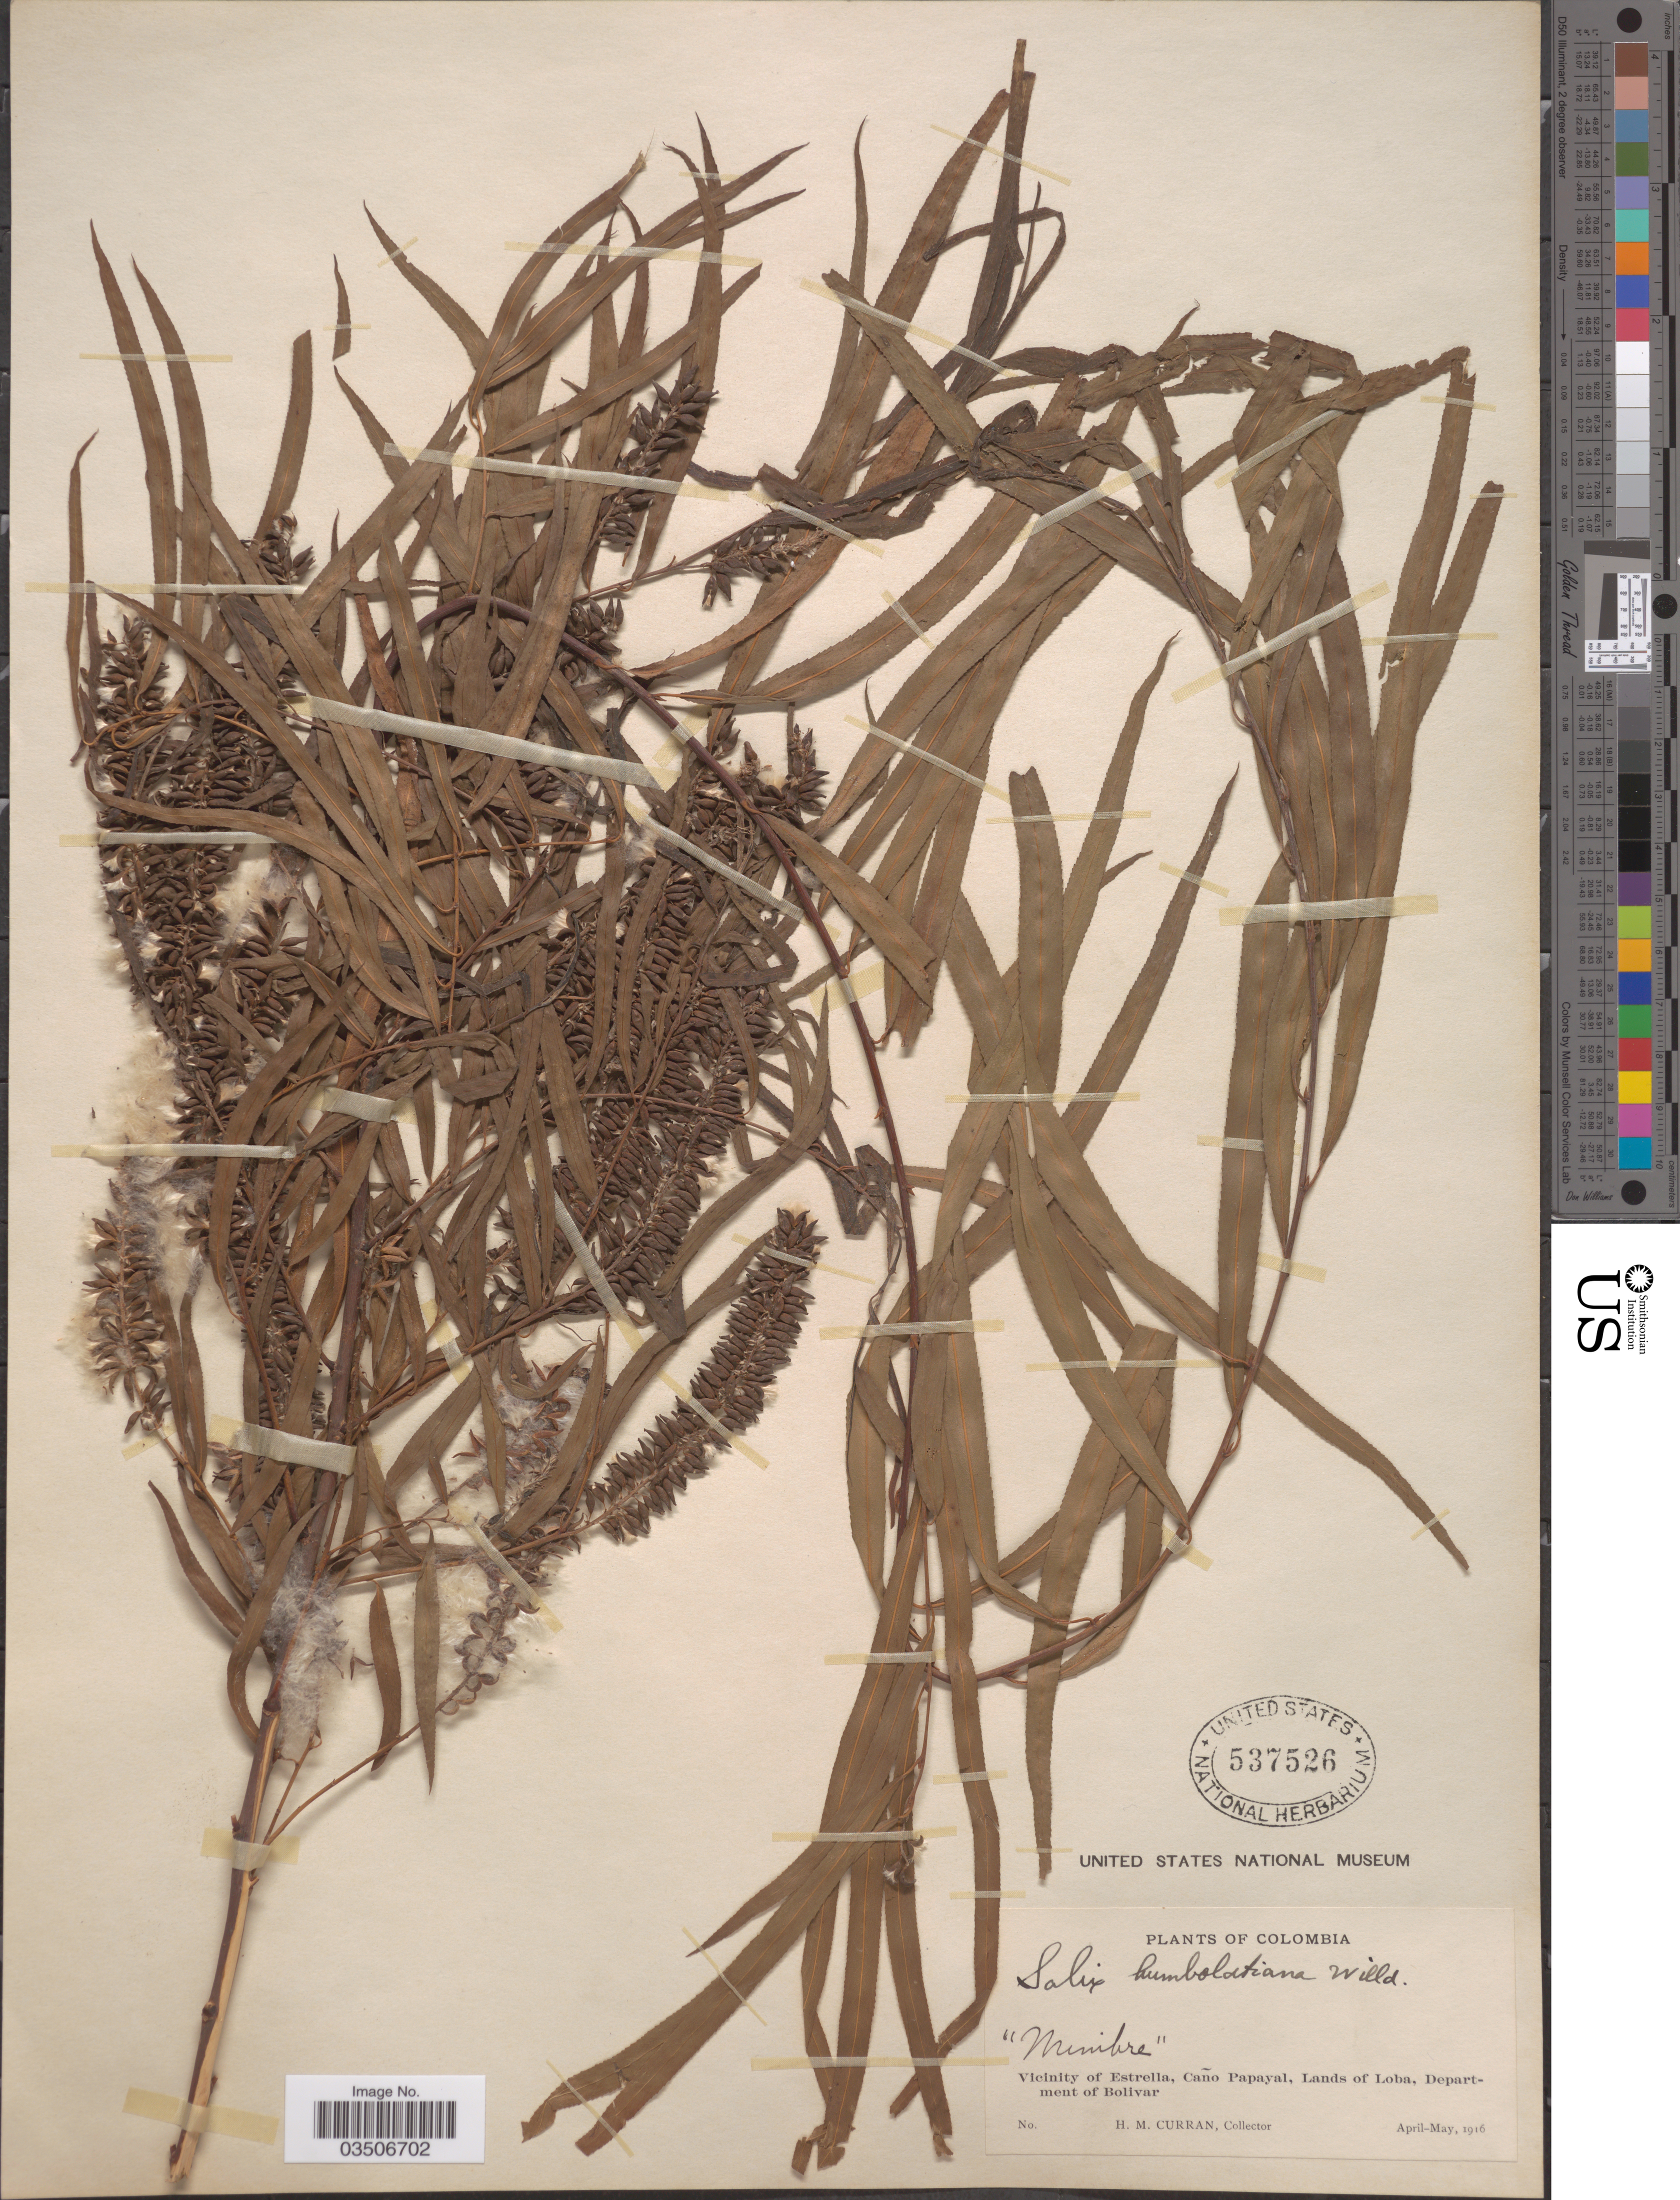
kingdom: Plantae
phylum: Tracheophyta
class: Magnoliopsida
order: Malpighiales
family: Salicaceae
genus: Salix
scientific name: Salix humboldtiana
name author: Willd.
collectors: H. M. Curran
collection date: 1916-04/1916-05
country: Colombia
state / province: Bolívar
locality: Vicinity of Estrella, Caño Papayal, Lands of Loba, Department of Bolivar.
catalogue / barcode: US 537526